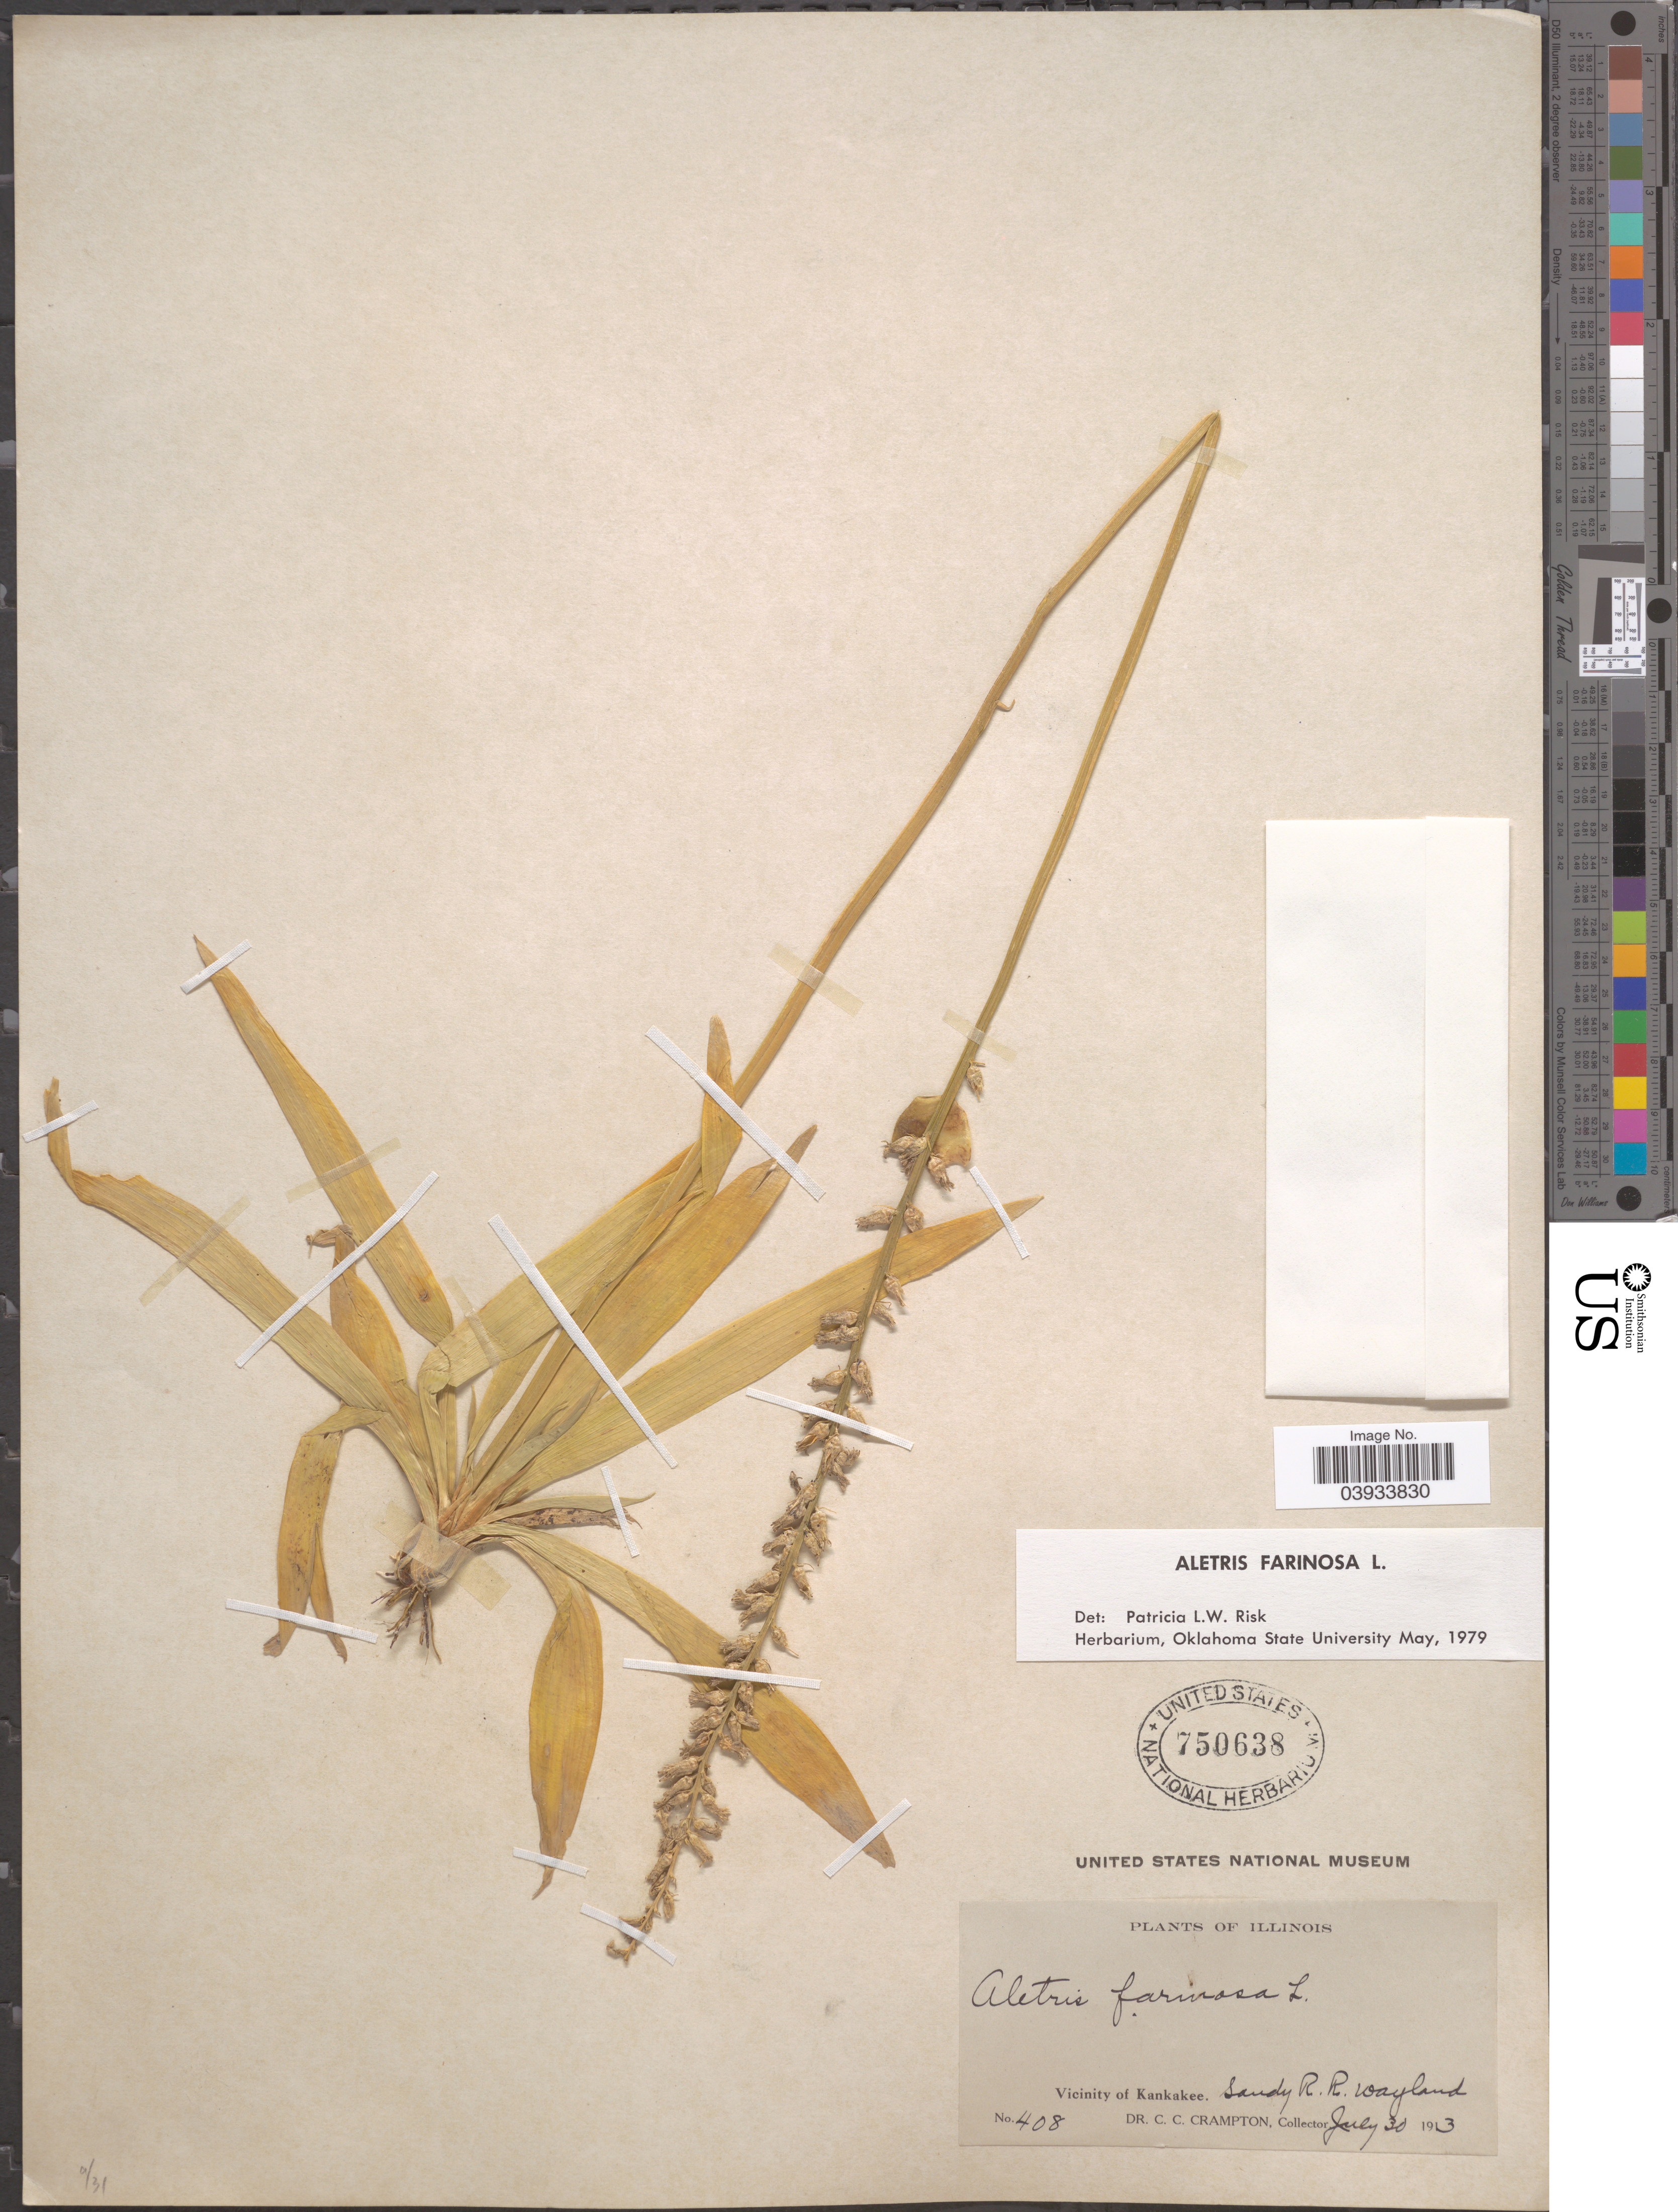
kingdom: Plantae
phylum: Tracheophyta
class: Liliopsida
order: Dioscoreales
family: Nartheciaceae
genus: Aletris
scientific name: Aletris farinosa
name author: L.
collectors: C. Crampton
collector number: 408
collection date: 1913-07-30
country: United States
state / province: Illinois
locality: Vicinity of Kankakee. Sandy R.R. wayhouse.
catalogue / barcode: US 750638